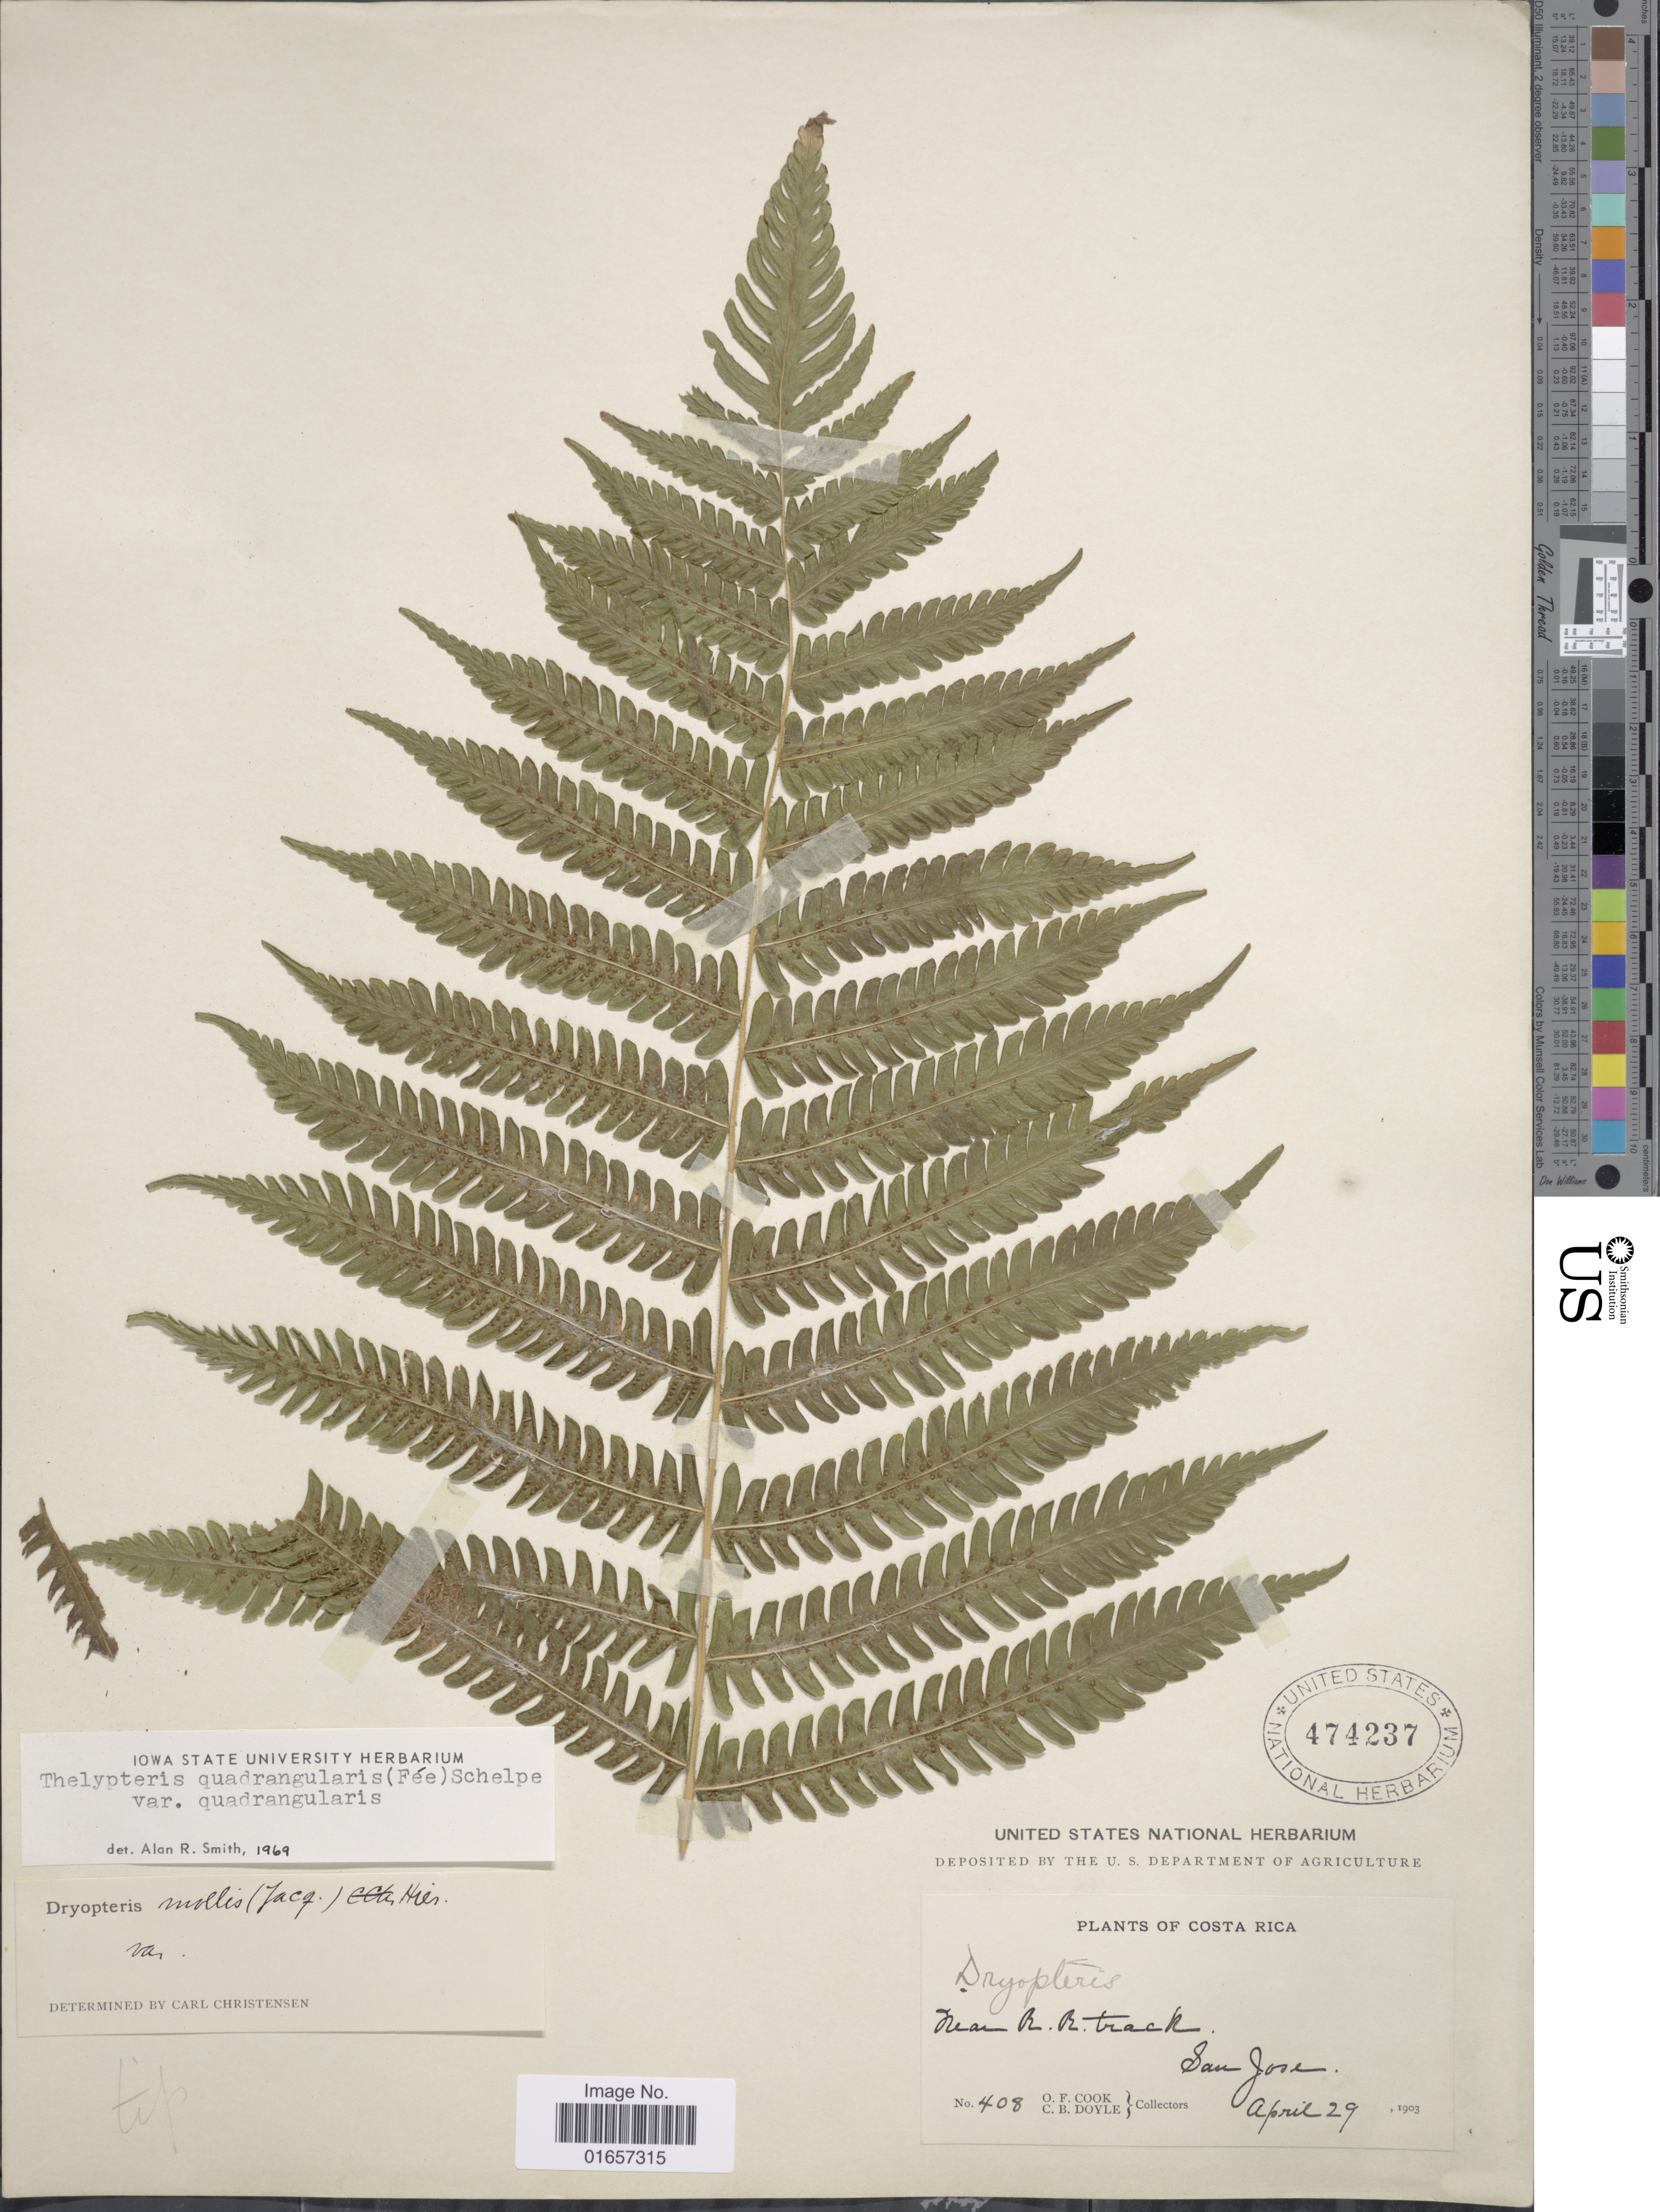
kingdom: Plantae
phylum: Tracheophyta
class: Polypodiopsida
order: Polypodiales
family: Thelypteridaceae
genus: Christella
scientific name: Christella hispidula var. hispidula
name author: (Decne.) Holttum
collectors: O. F. Cook & C. Doyle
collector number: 408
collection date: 1903-04-29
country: Costa Rica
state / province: San José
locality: Near R. R. Track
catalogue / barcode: US 474237